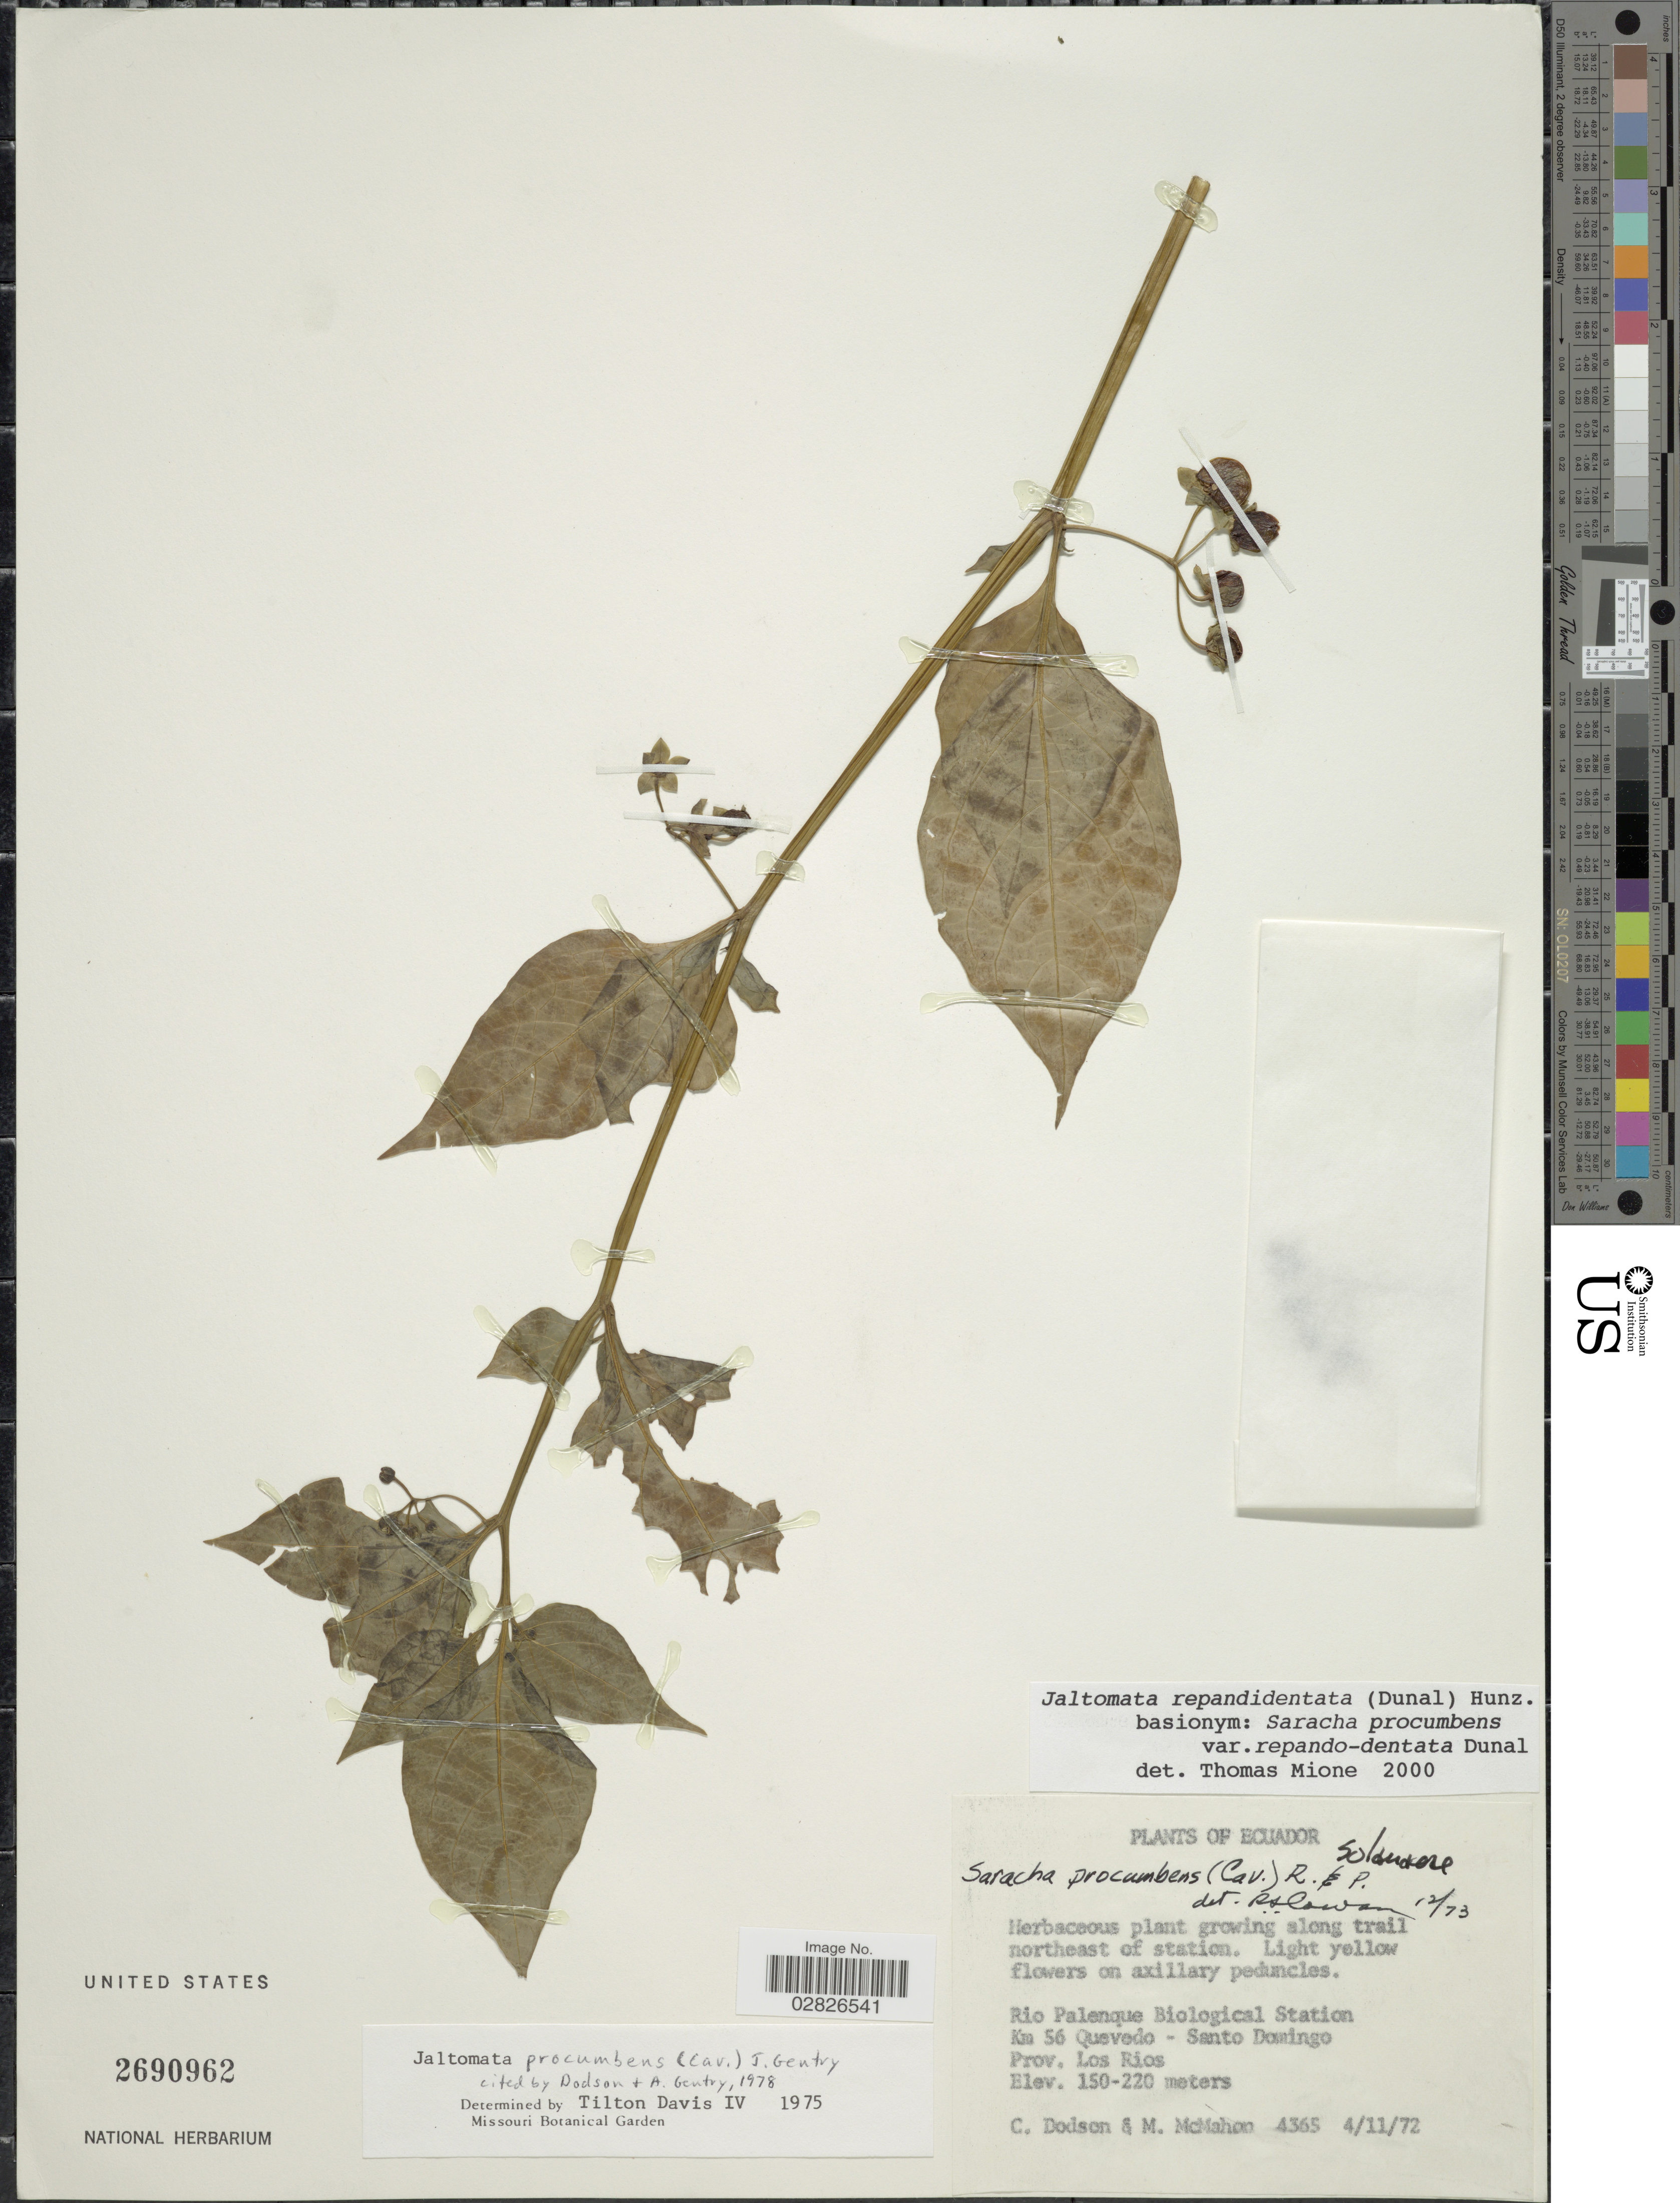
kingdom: Plantae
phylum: Tracheophyta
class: Magnoliopsida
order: Solanales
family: Solanaceae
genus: Jaltomata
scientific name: Jaltomata repandidentata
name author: (Dunal) Hunz.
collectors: C. Dodson & M. McMahon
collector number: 4365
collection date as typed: Transcribed d/m/y: 4/11/72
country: Ecuador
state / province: Los Ríos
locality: Rio Palenque Biological Station, Km 56 Quevedo - Santo Domingo.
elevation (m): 150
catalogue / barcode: US 2690962